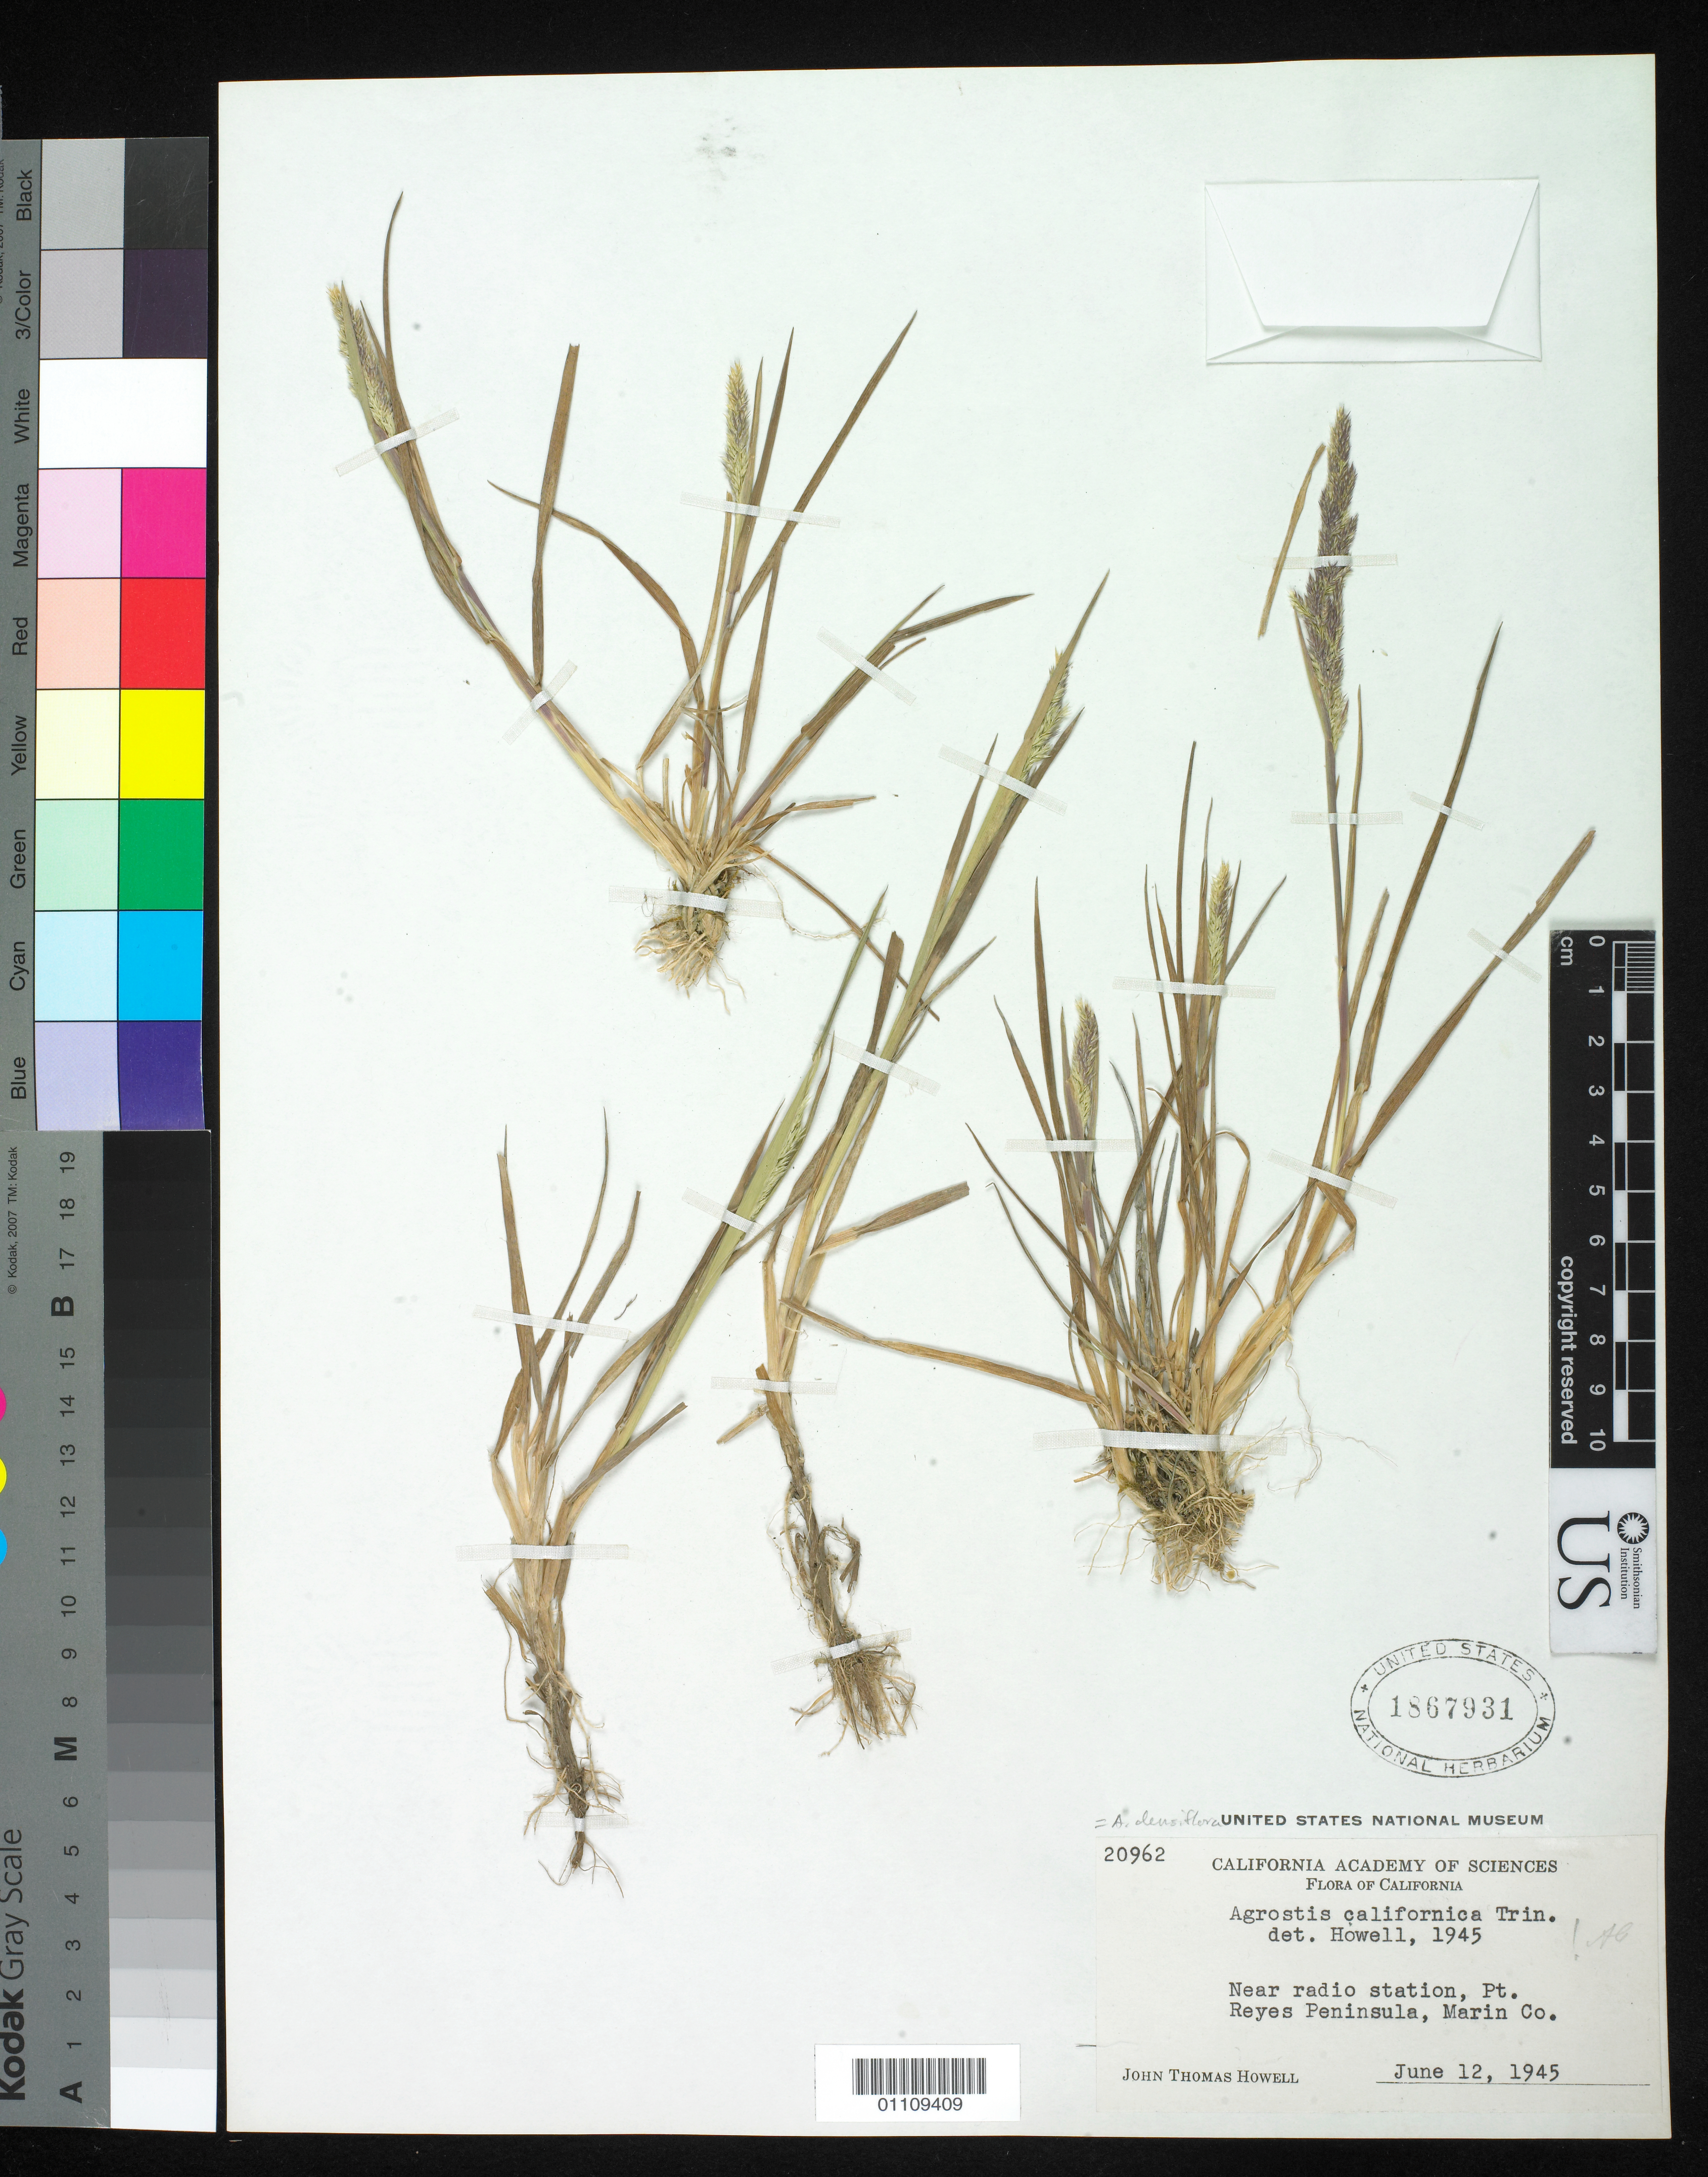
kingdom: Plantae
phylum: Tracheophyta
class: Liliopsida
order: Poales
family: Poaceae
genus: Agrostis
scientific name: Agrostis densiflora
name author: Vasey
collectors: J. T. Howell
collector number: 20962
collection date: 1945-06-12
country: United States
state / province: California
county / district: Marin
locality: Near radio station, Pt. Reyes Peninsula.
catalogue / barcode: US 1867931